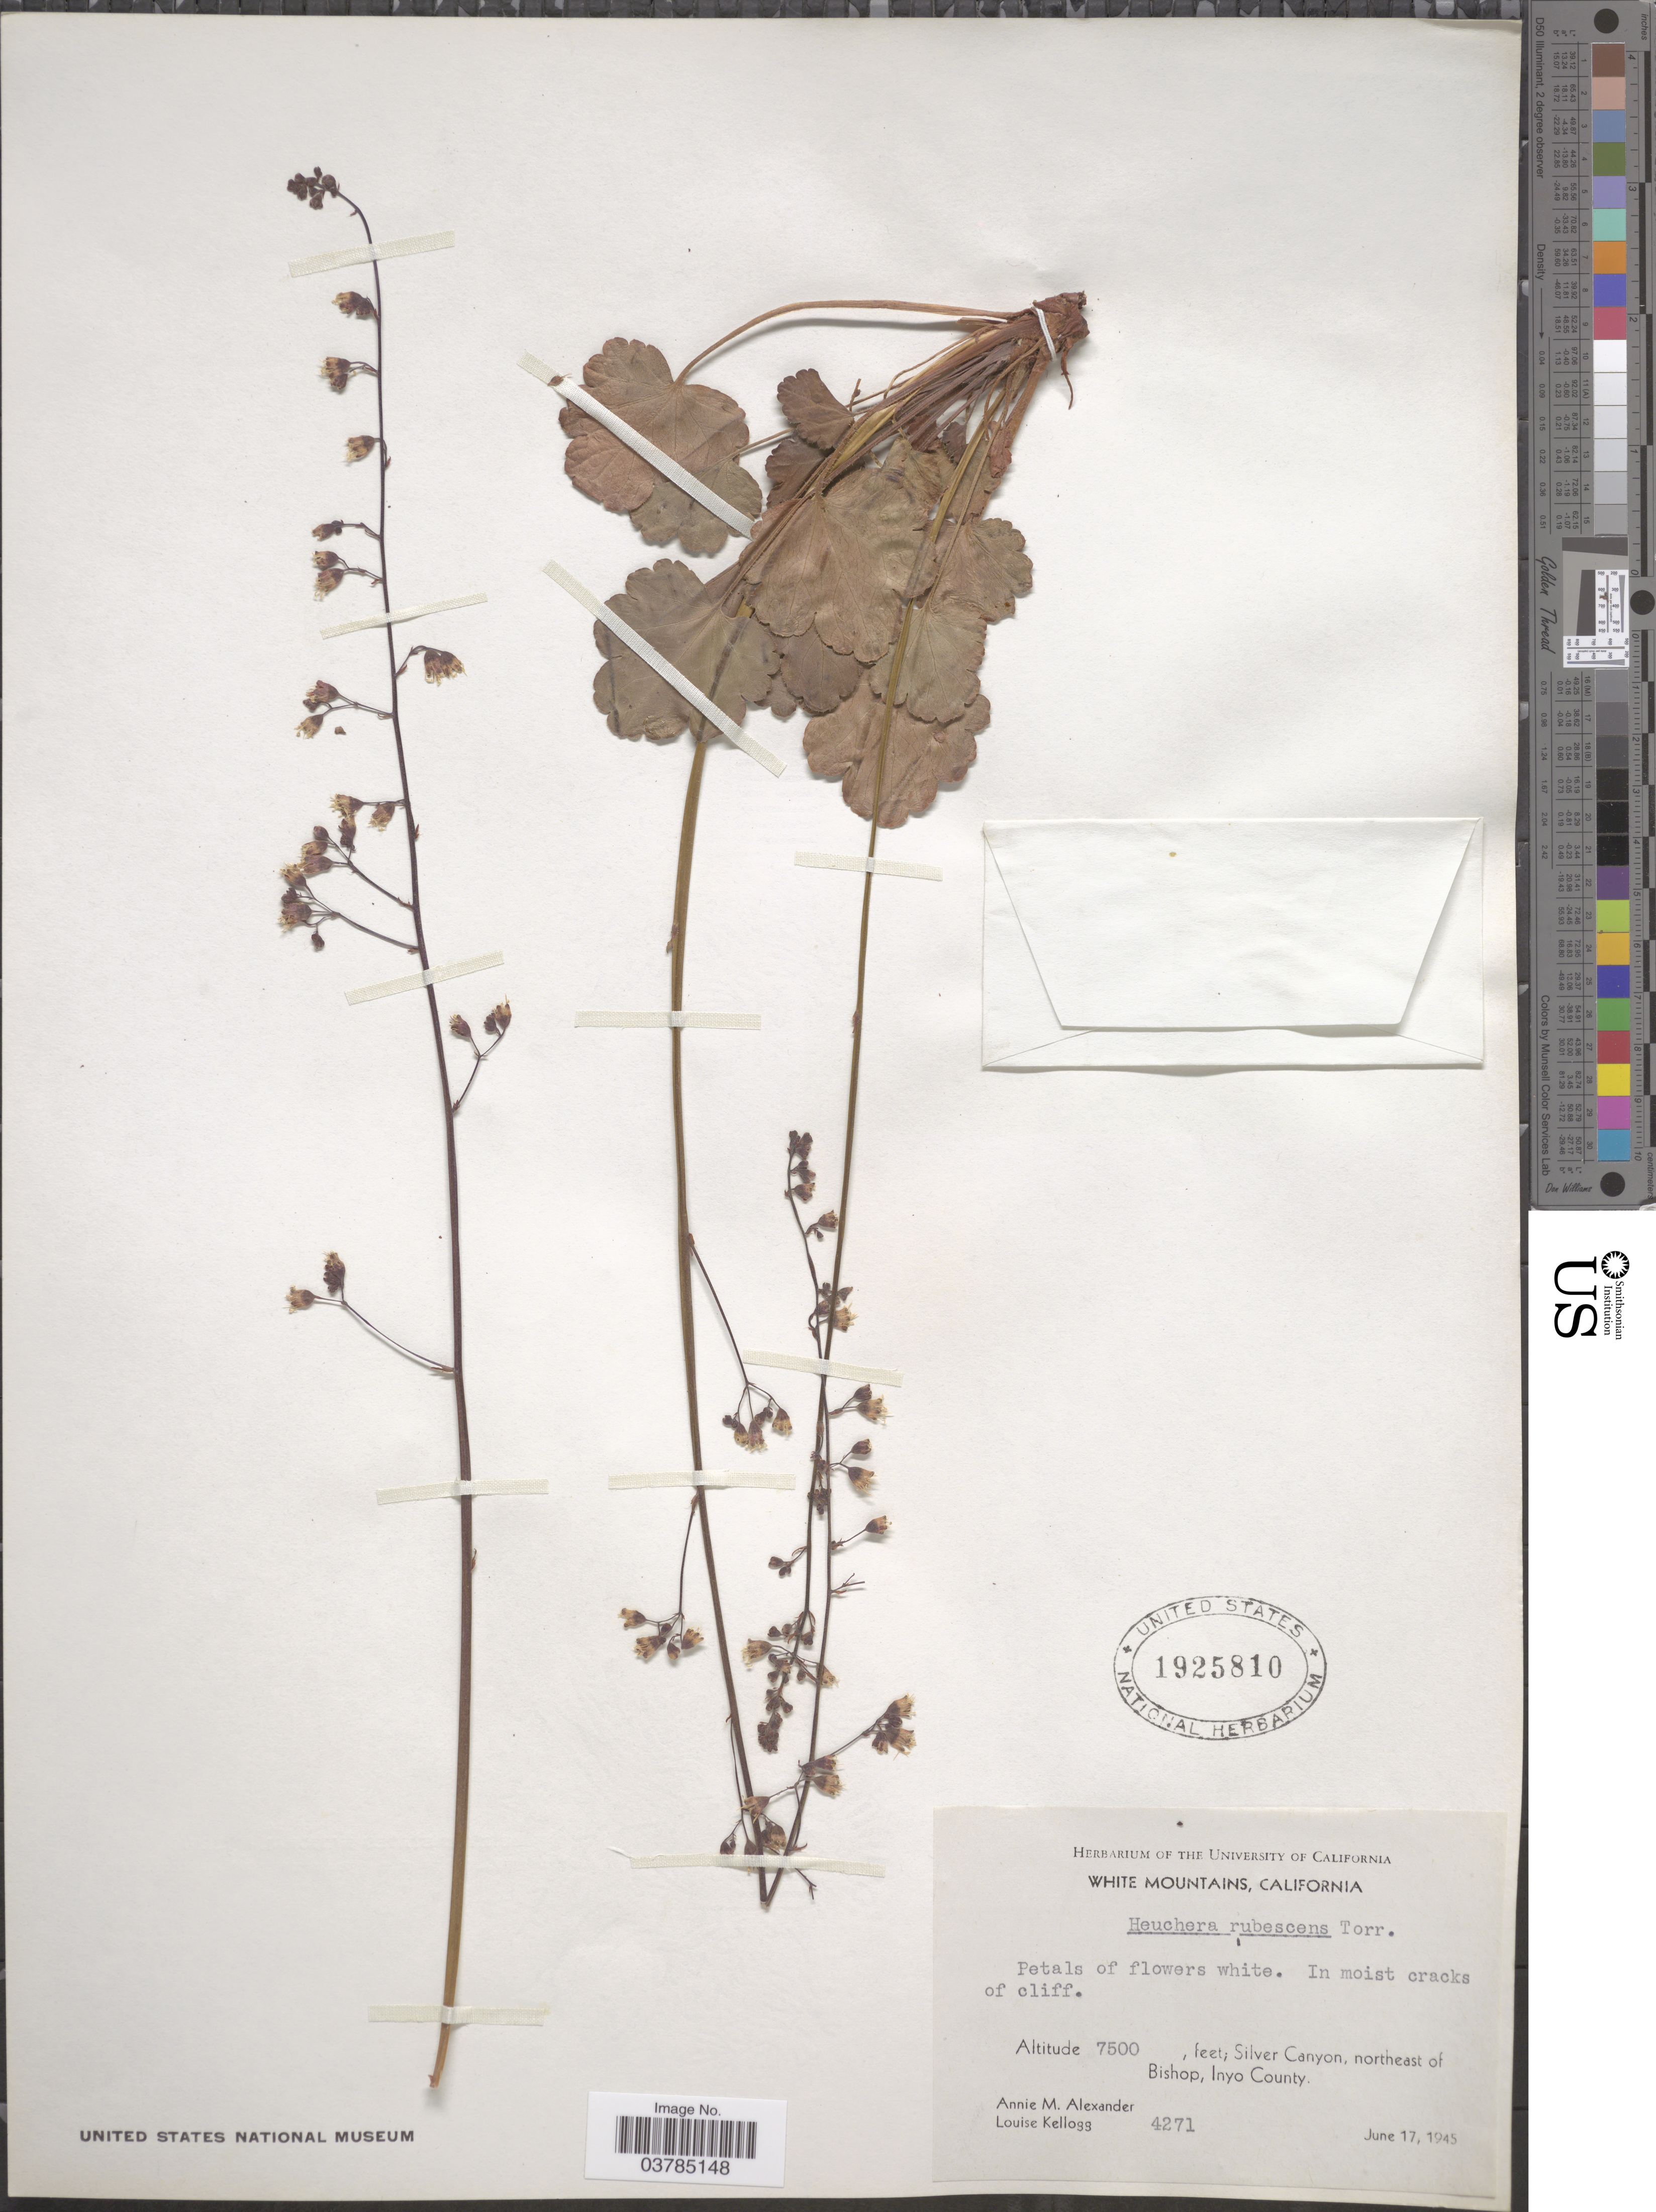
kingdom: Plantae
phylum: Tracheophyta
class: Magnoliopsida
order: Saxifragales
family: Saxifragaceae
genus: Heuchera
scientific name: Heuchera rubescens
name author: Torr.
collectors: A. M. Alexander & L. Kellogg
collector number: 4271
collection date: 1945-06-17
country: United States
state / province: California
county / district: Inyo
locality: White Mountains. In moist cracks of cliff. Silver Canyon, northeast of Bishop, Inyo County.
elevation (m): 2286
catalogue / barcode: US 1925810